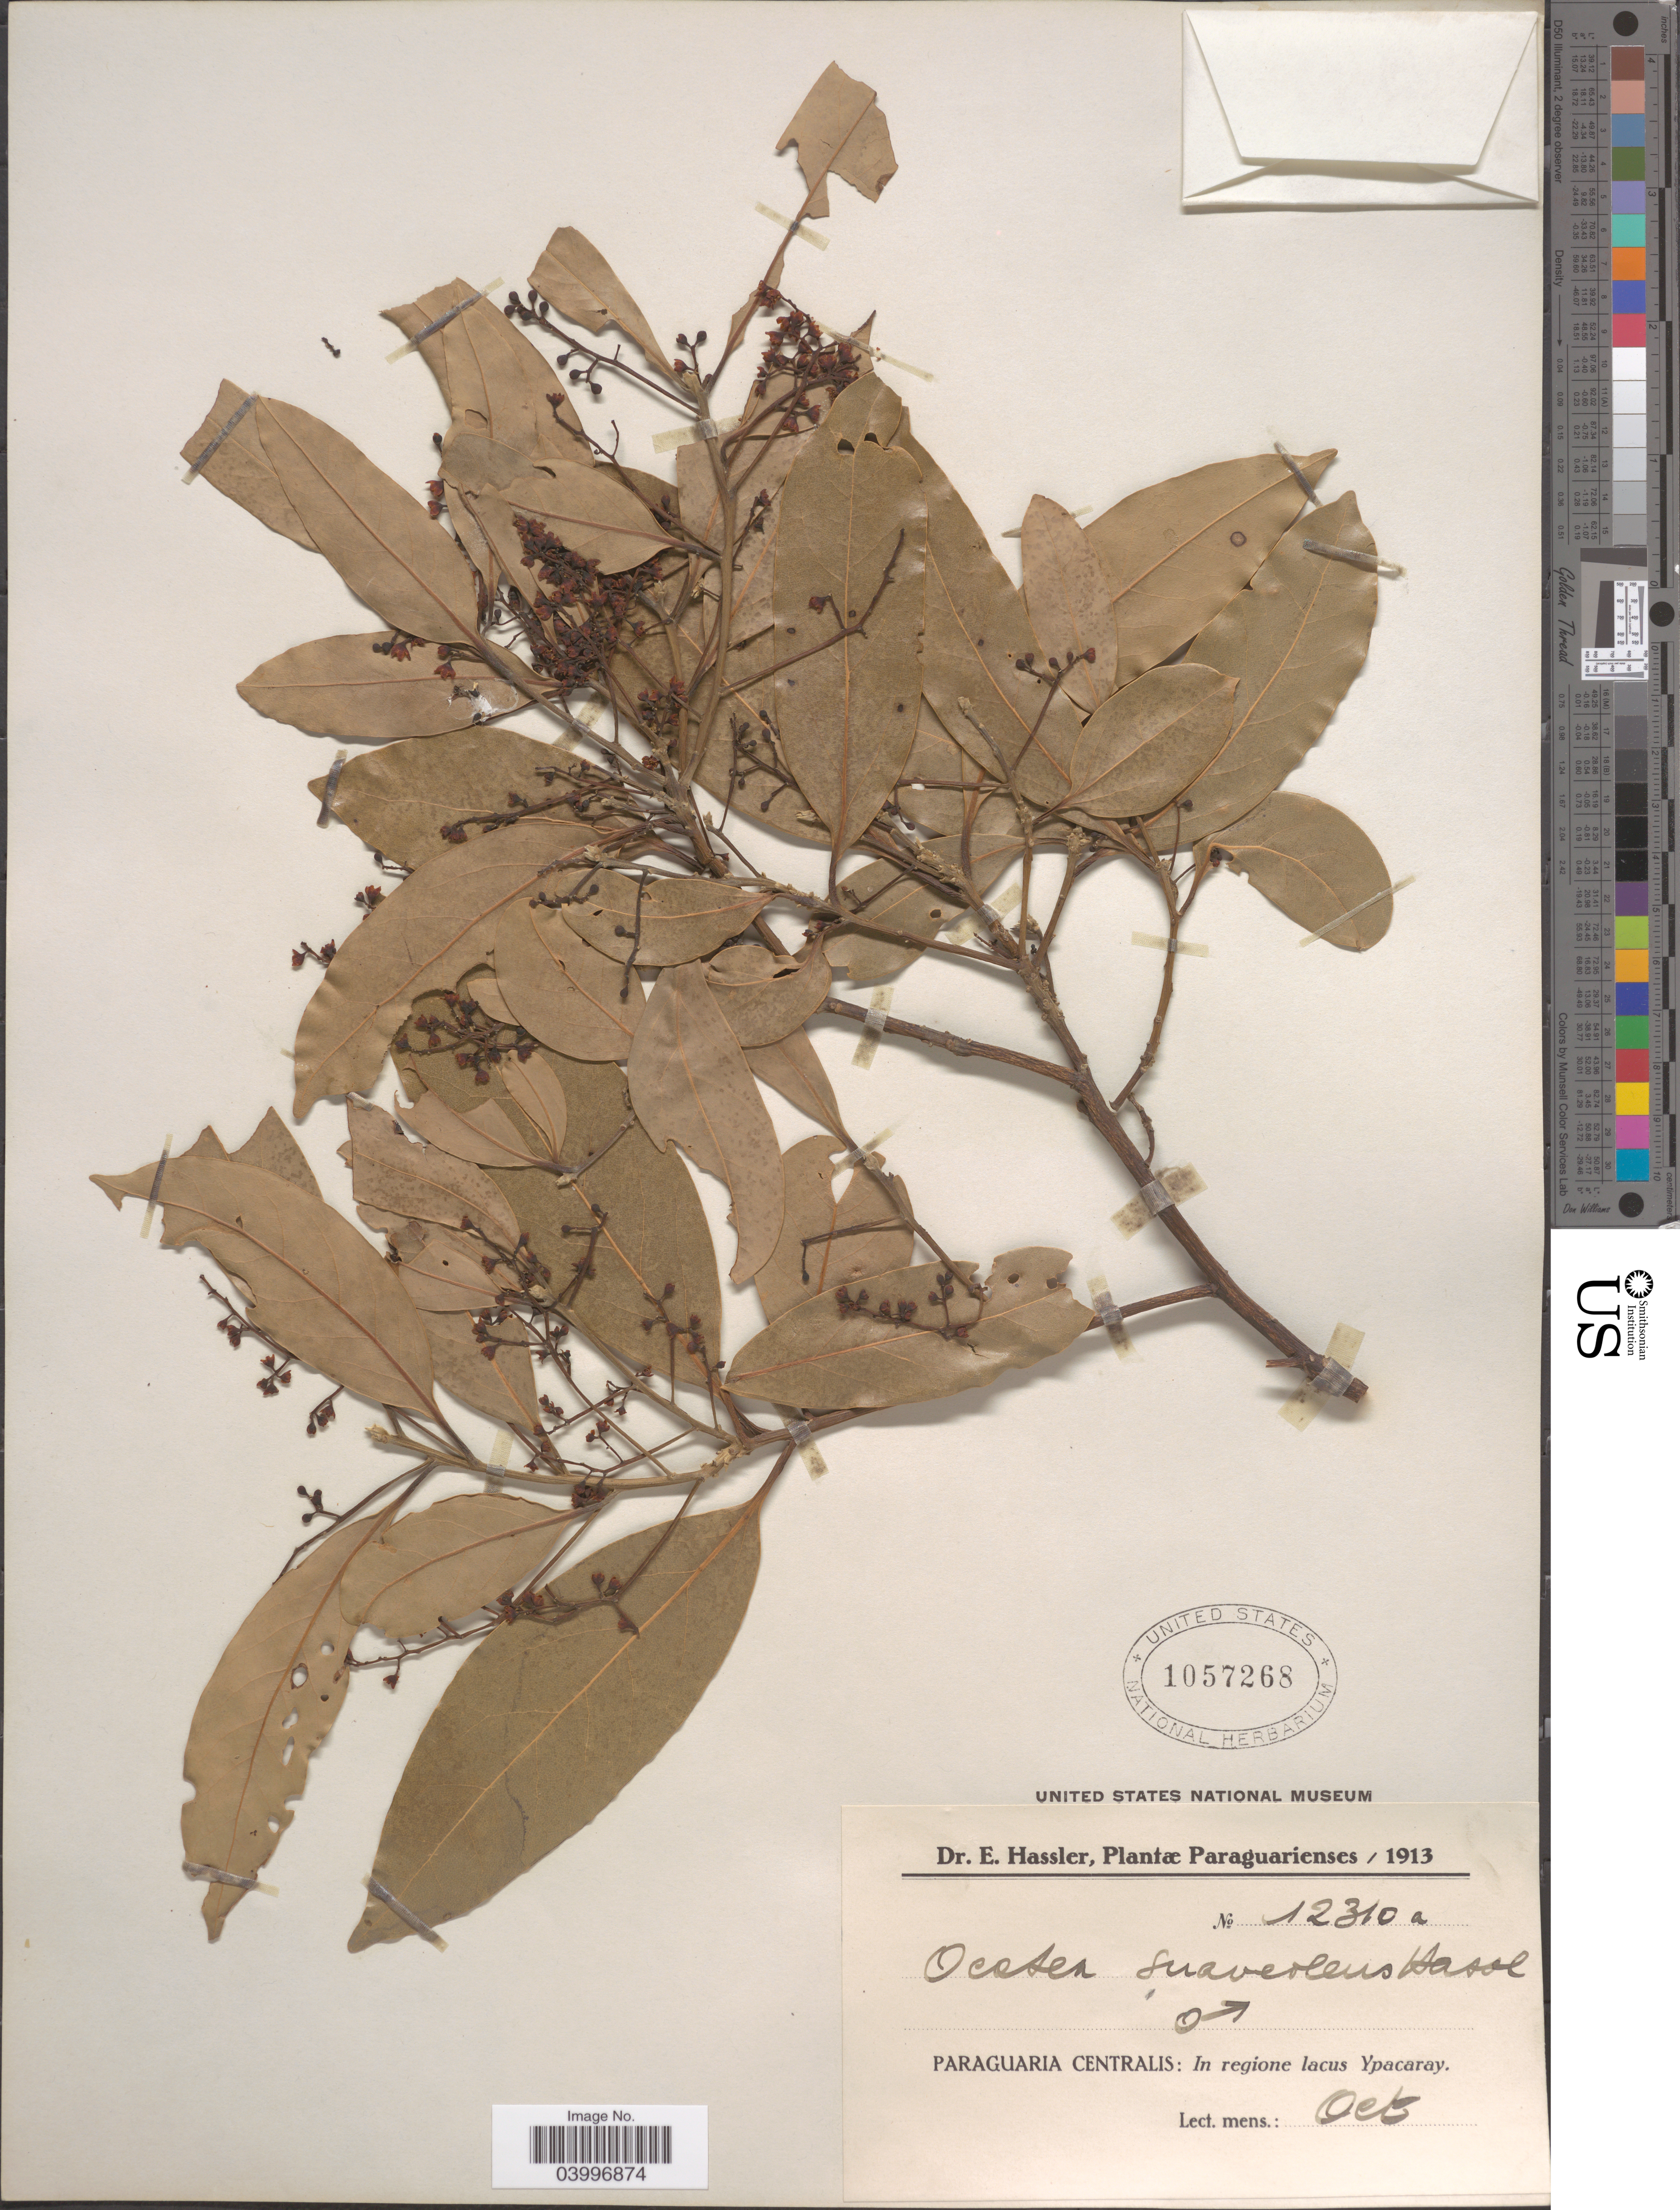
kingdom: Plantae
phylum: Tracheophyta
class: Magnoliopsida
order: Laurales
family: Lauraceae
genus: Ocotea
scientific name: Ocotea suaveolens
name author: (Meisn.) Benth. & Hook. f. ex Hieron.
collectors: E. Hassler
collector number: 12310a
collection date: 1913-10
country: Paraguay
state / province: Paraguari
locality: Paraguaria Centralis: In regione lacus Ypacaray.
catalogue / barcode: US 1057268